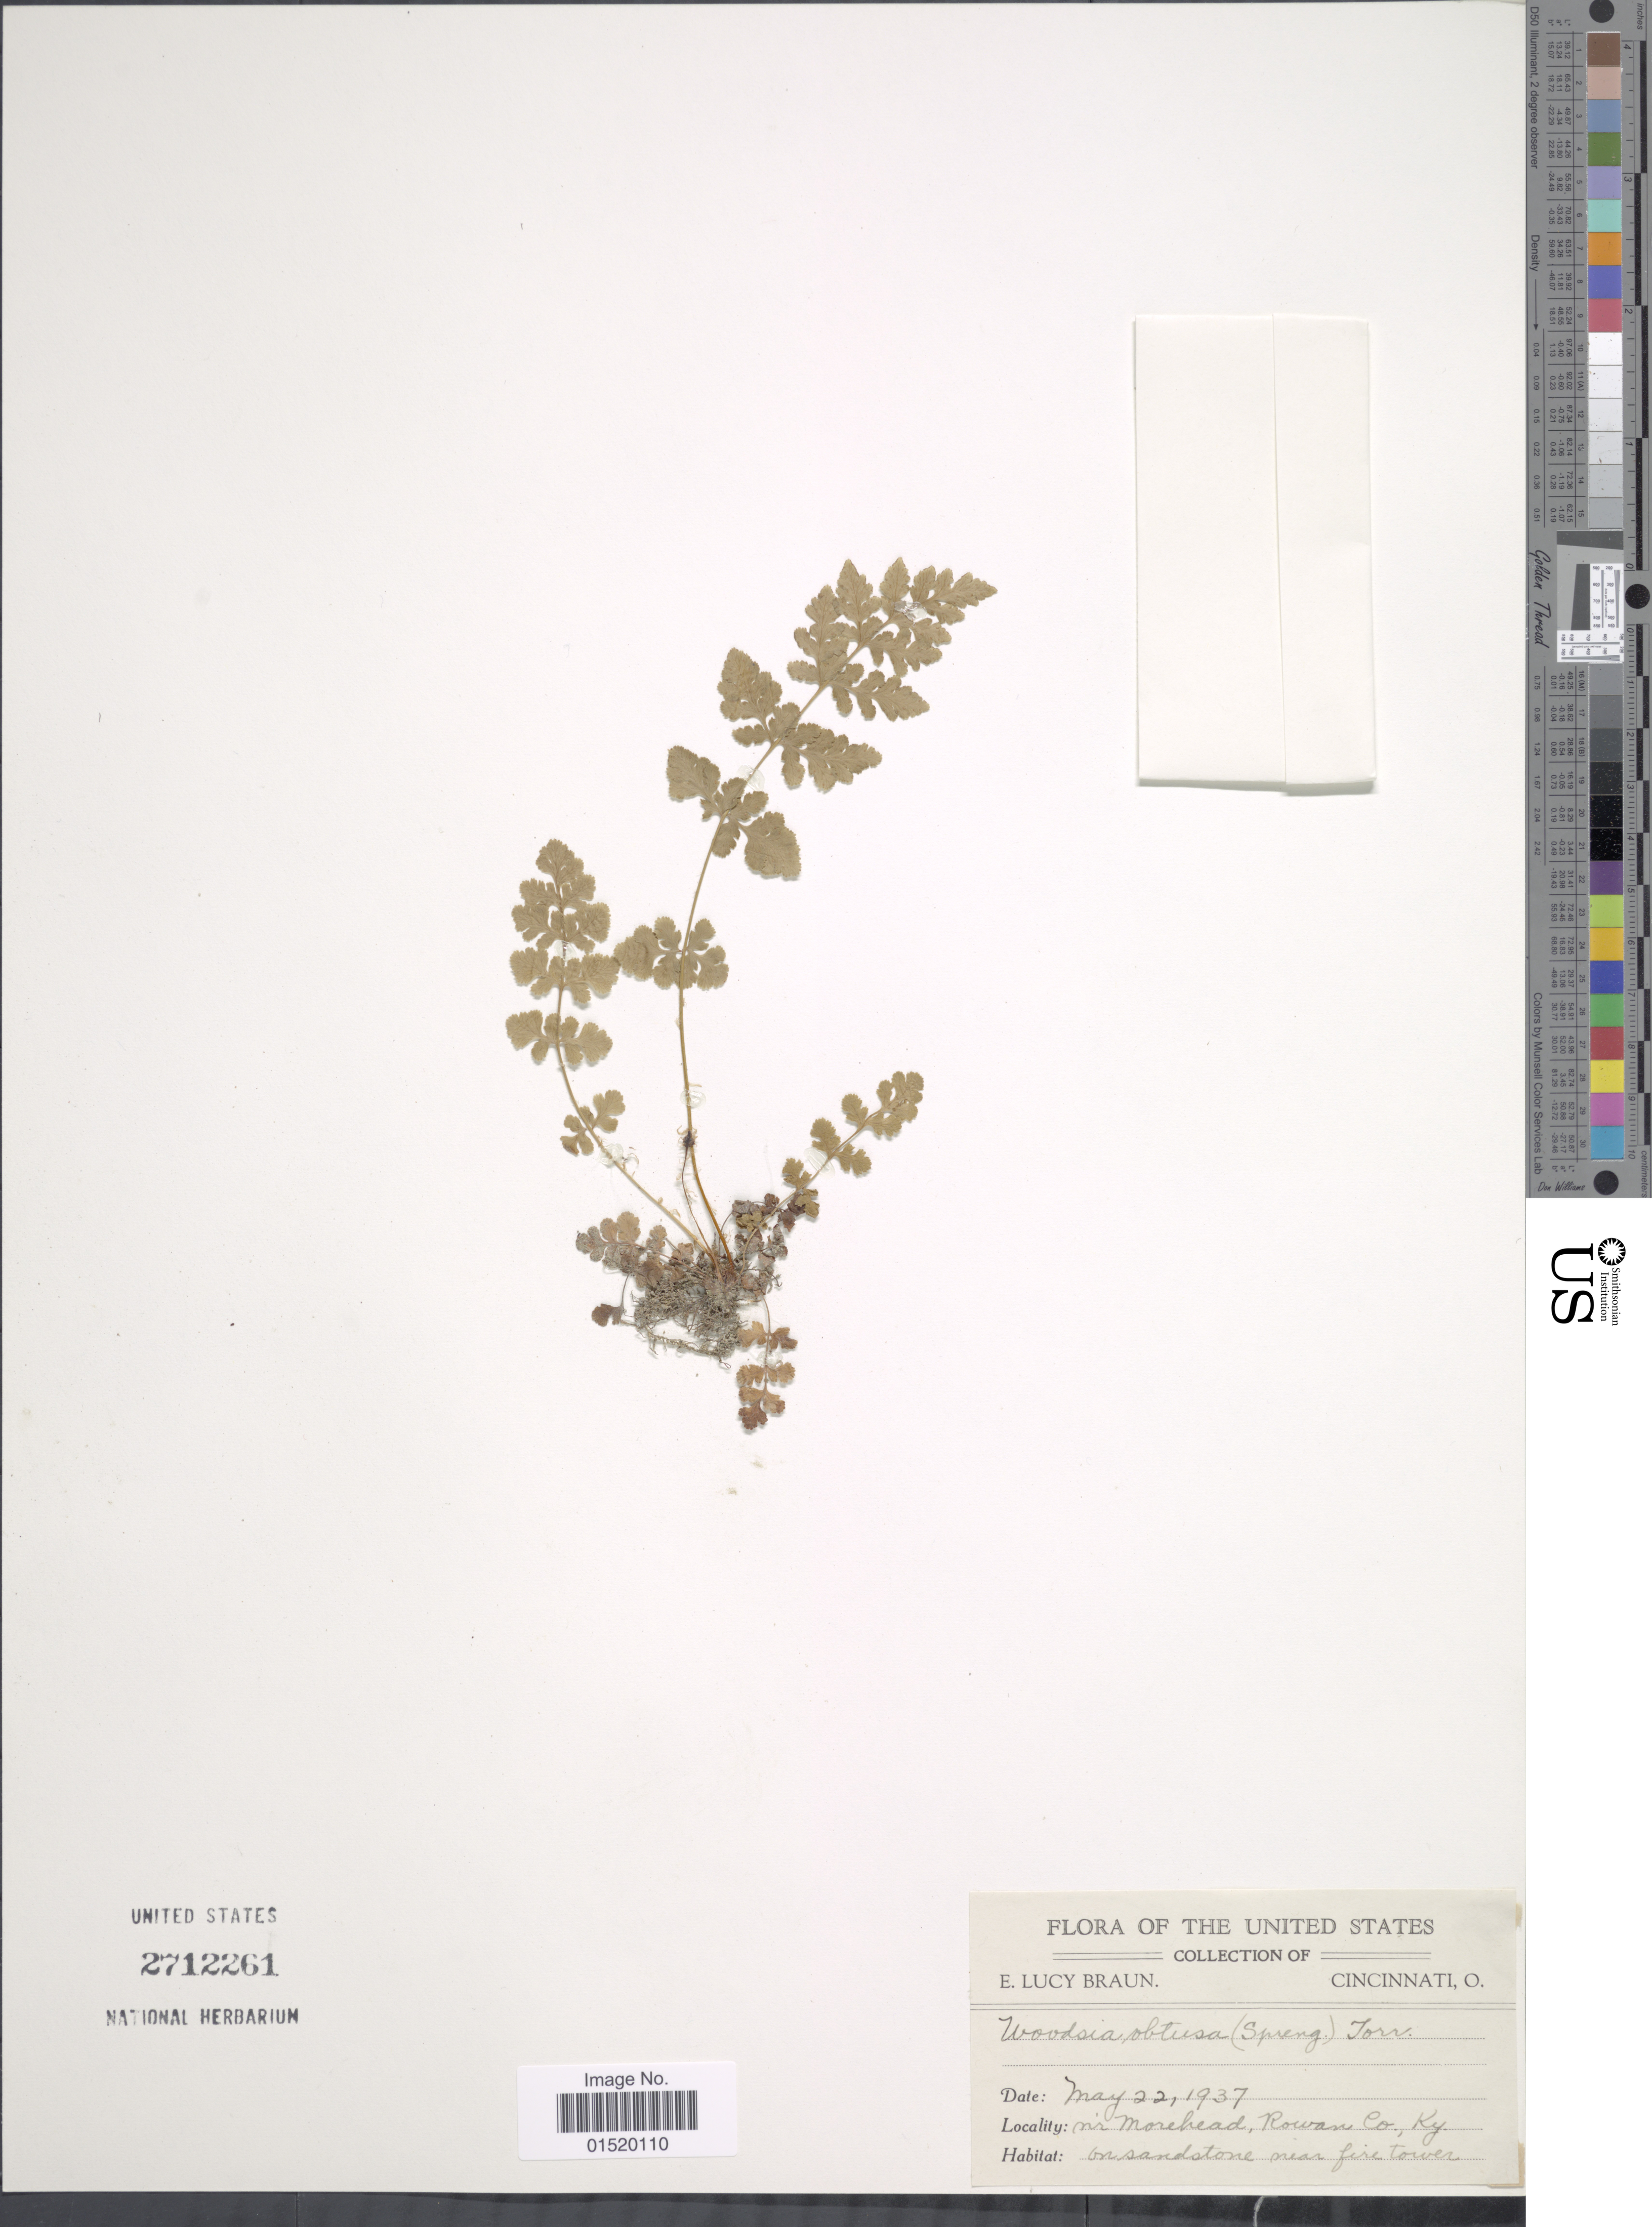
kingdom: Plantae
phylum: Tracheophyta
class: Polypodiopsida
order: Polypodiales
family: Woodsiaceae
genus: Woodsia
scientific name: Woodsia obtusa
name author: (Spreng.) Torr.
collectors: E. L. Braun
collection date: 1937-05-22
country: United States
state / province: Kentucky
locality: Nr Morehead, Rowan Co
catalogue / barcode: US 2712261